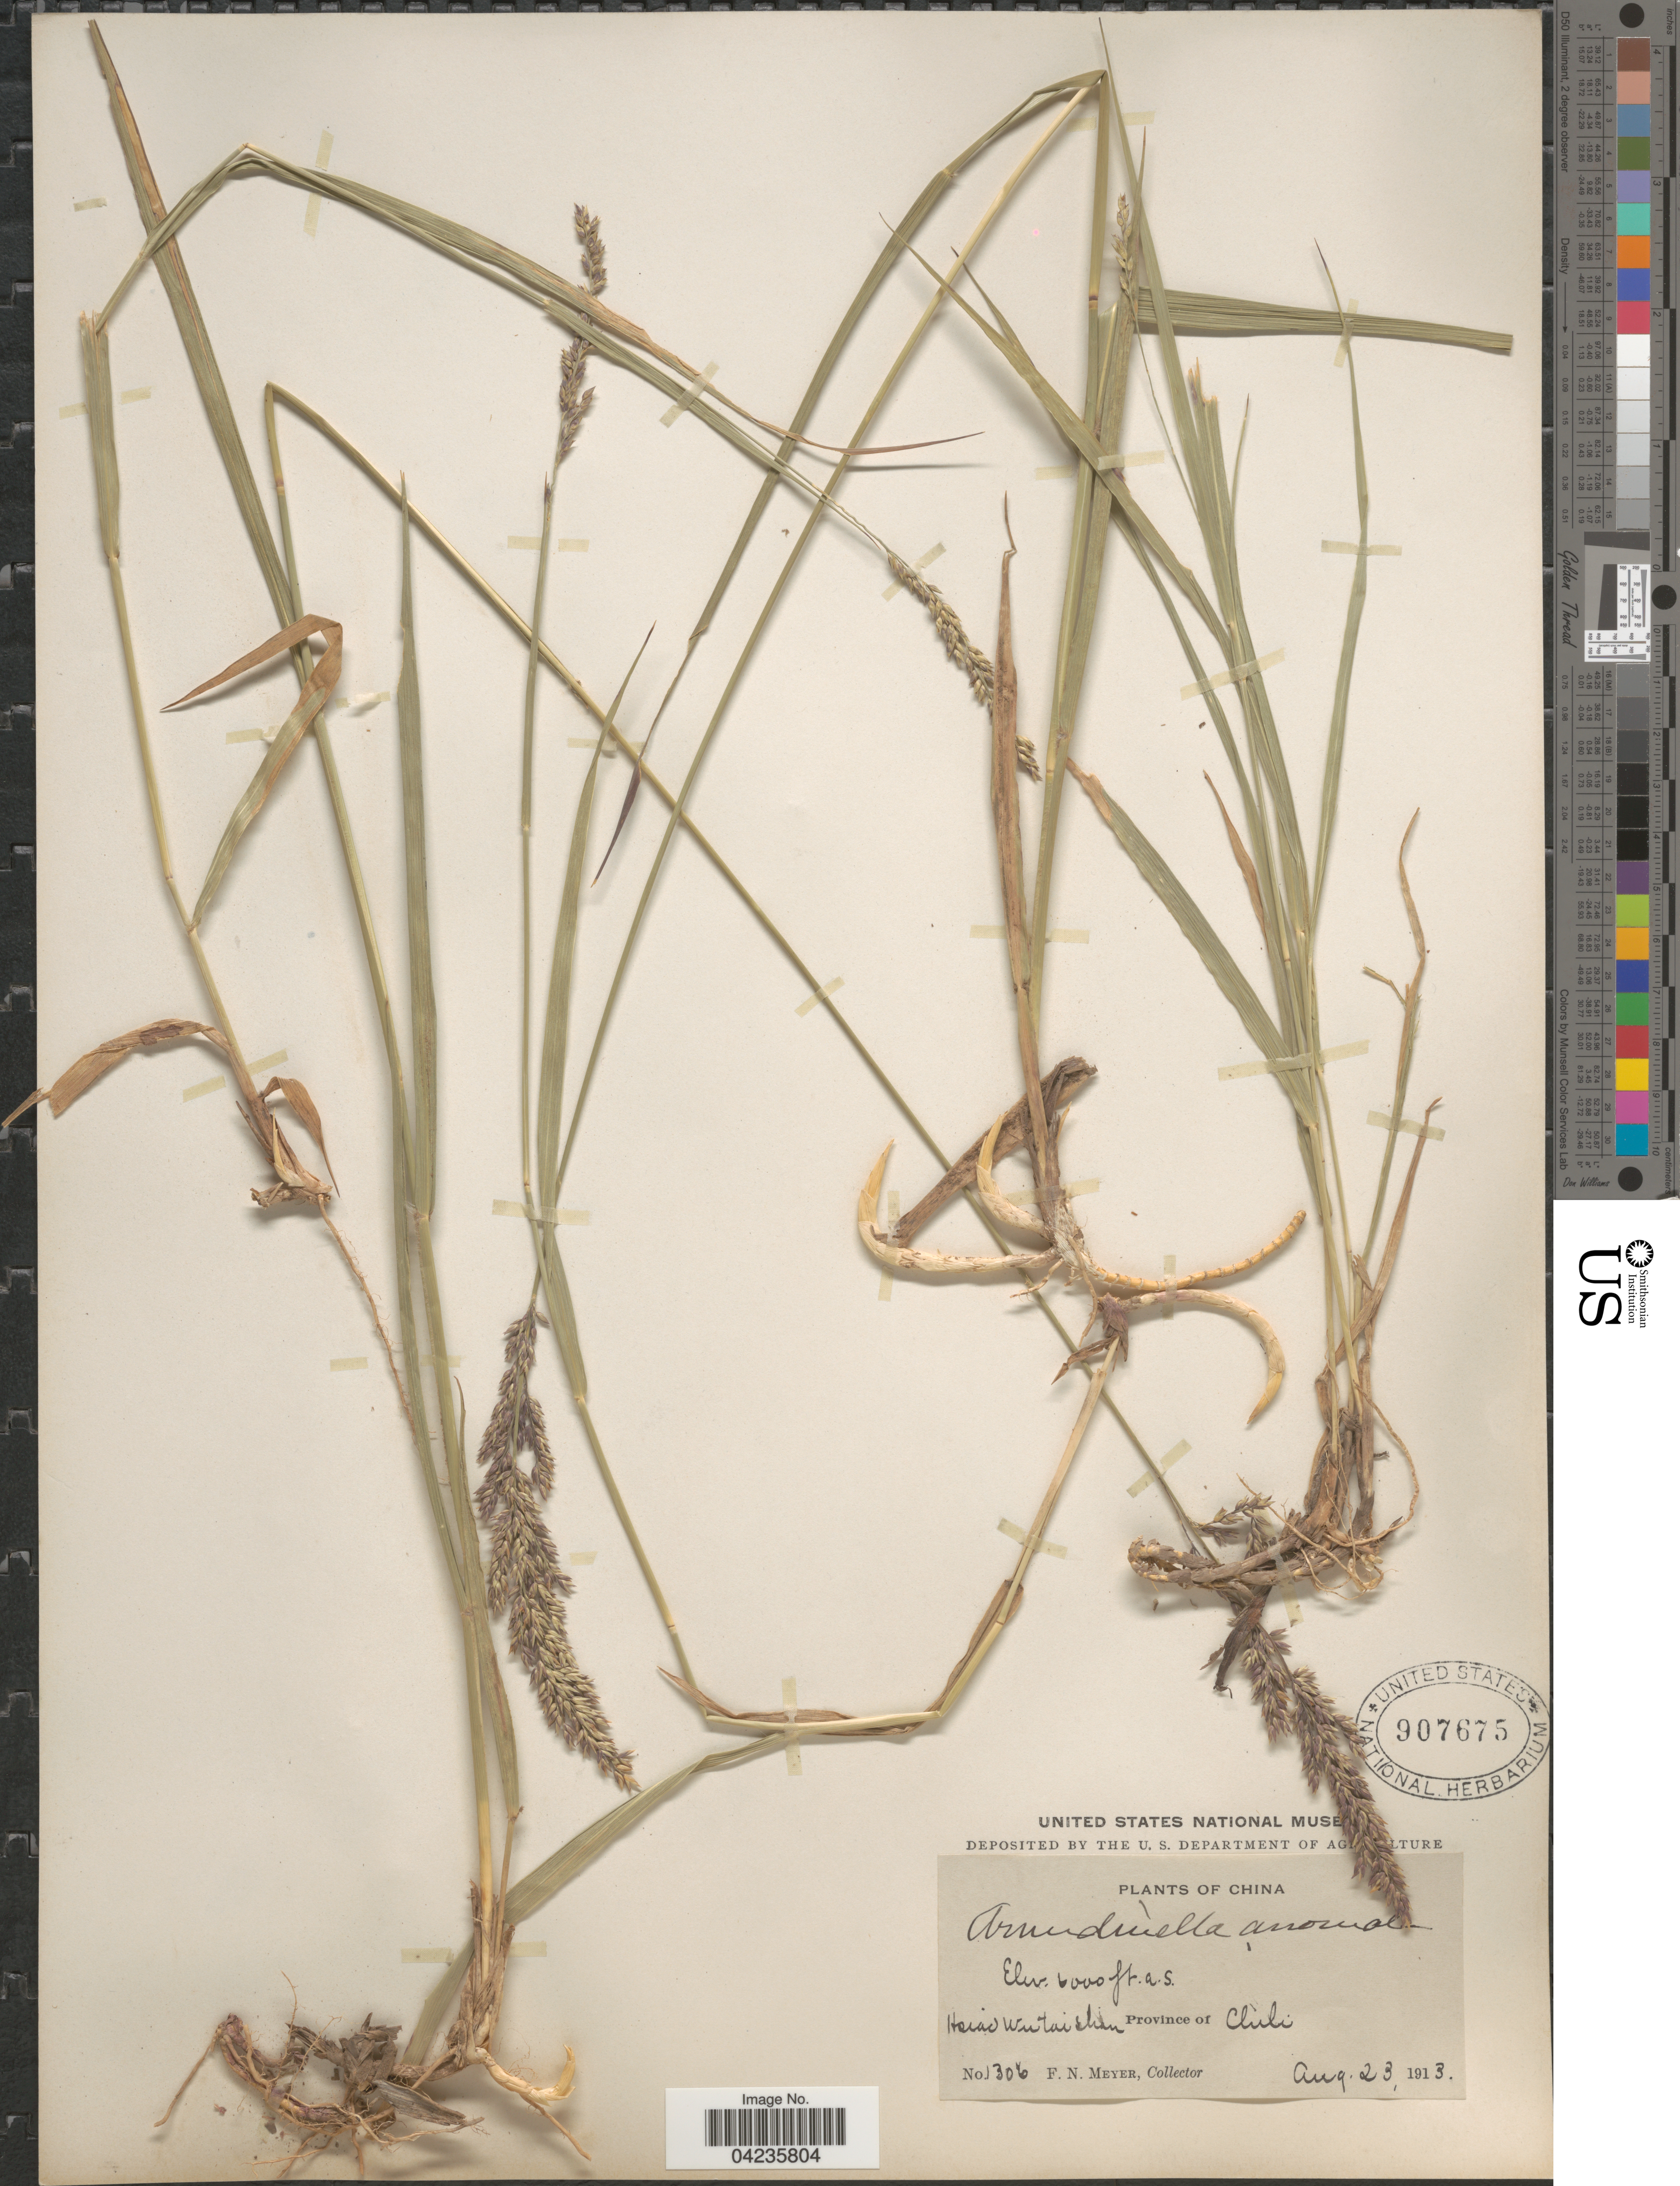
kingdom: Plantae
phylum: Tracheophyta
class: Liliopsida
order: Poales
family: Poaceae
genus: Arundinella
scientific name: Arundinella hirta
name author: (Thunb.) Tanaka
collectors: F. N. Meyer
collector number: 1306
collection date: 1913-08-23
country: China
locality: Hsiao Wutai Shian. Province of Chili.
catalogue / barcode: US 907675